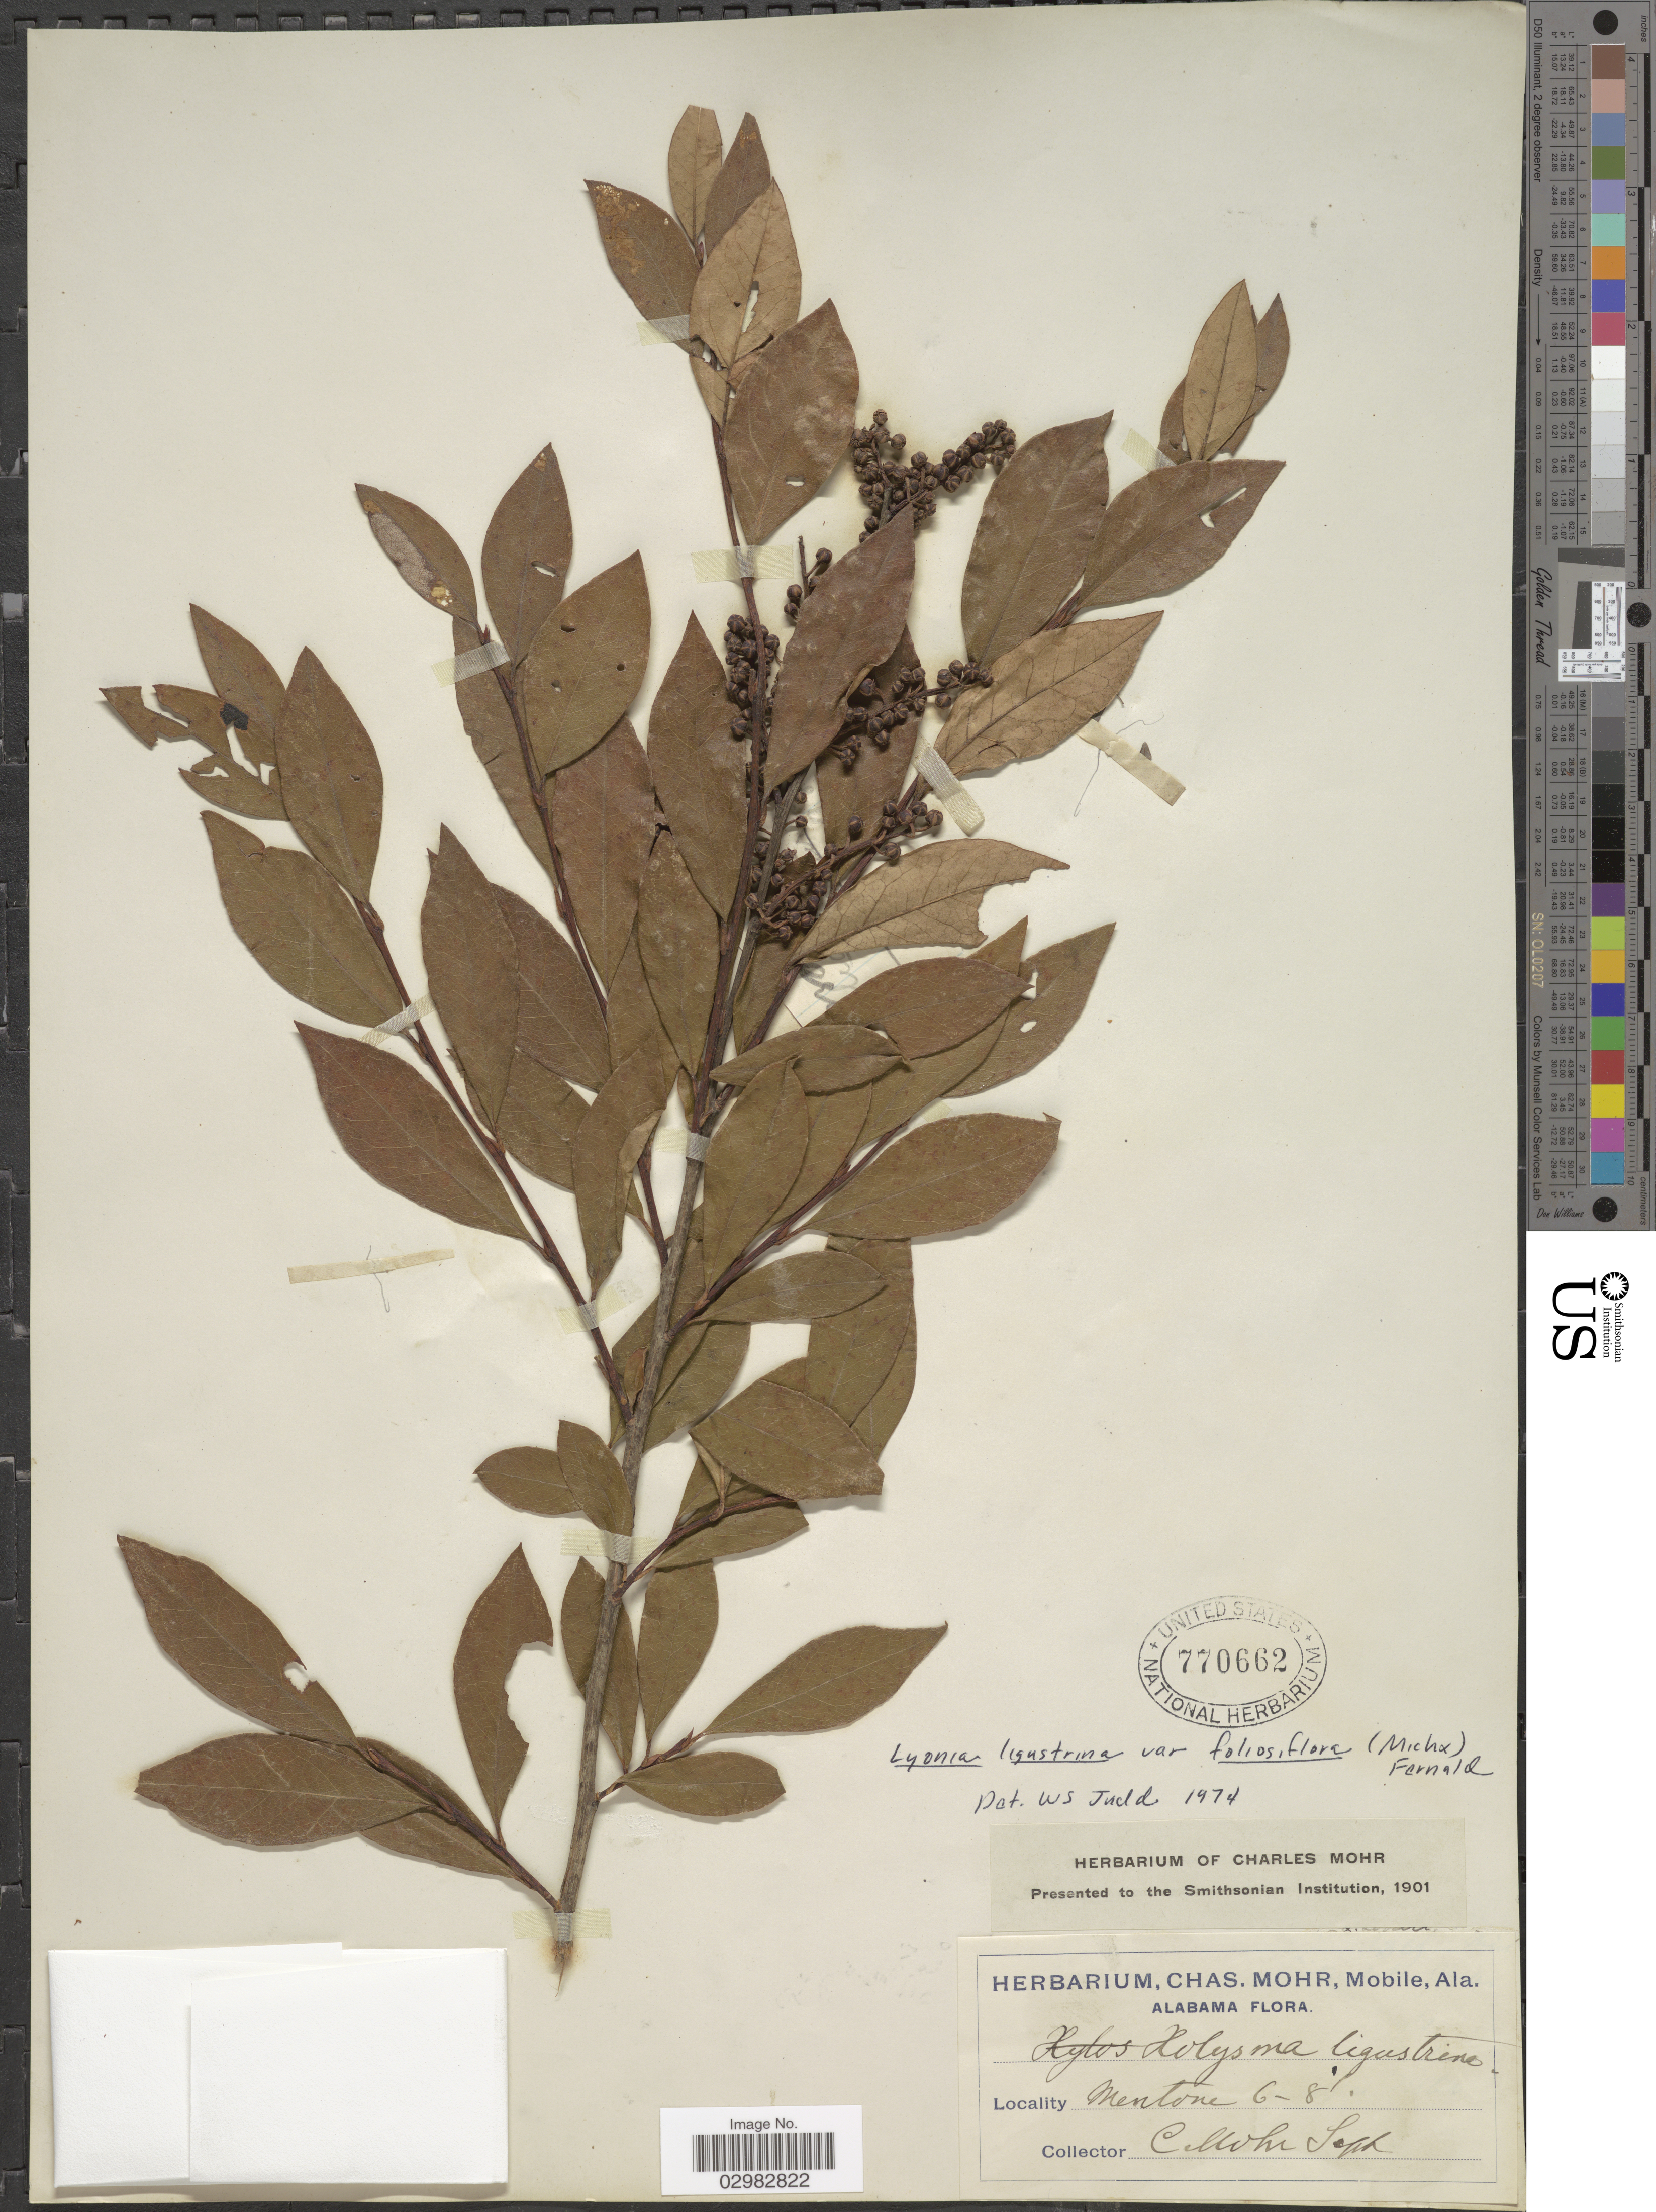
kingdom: Plantae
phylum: Tracheophyta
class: Magnoliopsida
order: Ericales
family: Ericaceae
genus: Lyonia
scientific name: Lyonia ligustrina var. foliosiflora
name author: (Michx.) Fernald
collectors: Mohr, C. T. (herbarium)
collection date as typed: Transcribed d/m/y: /6/81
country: United States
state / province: Alabama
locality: Mentone.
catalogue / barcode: US 770662